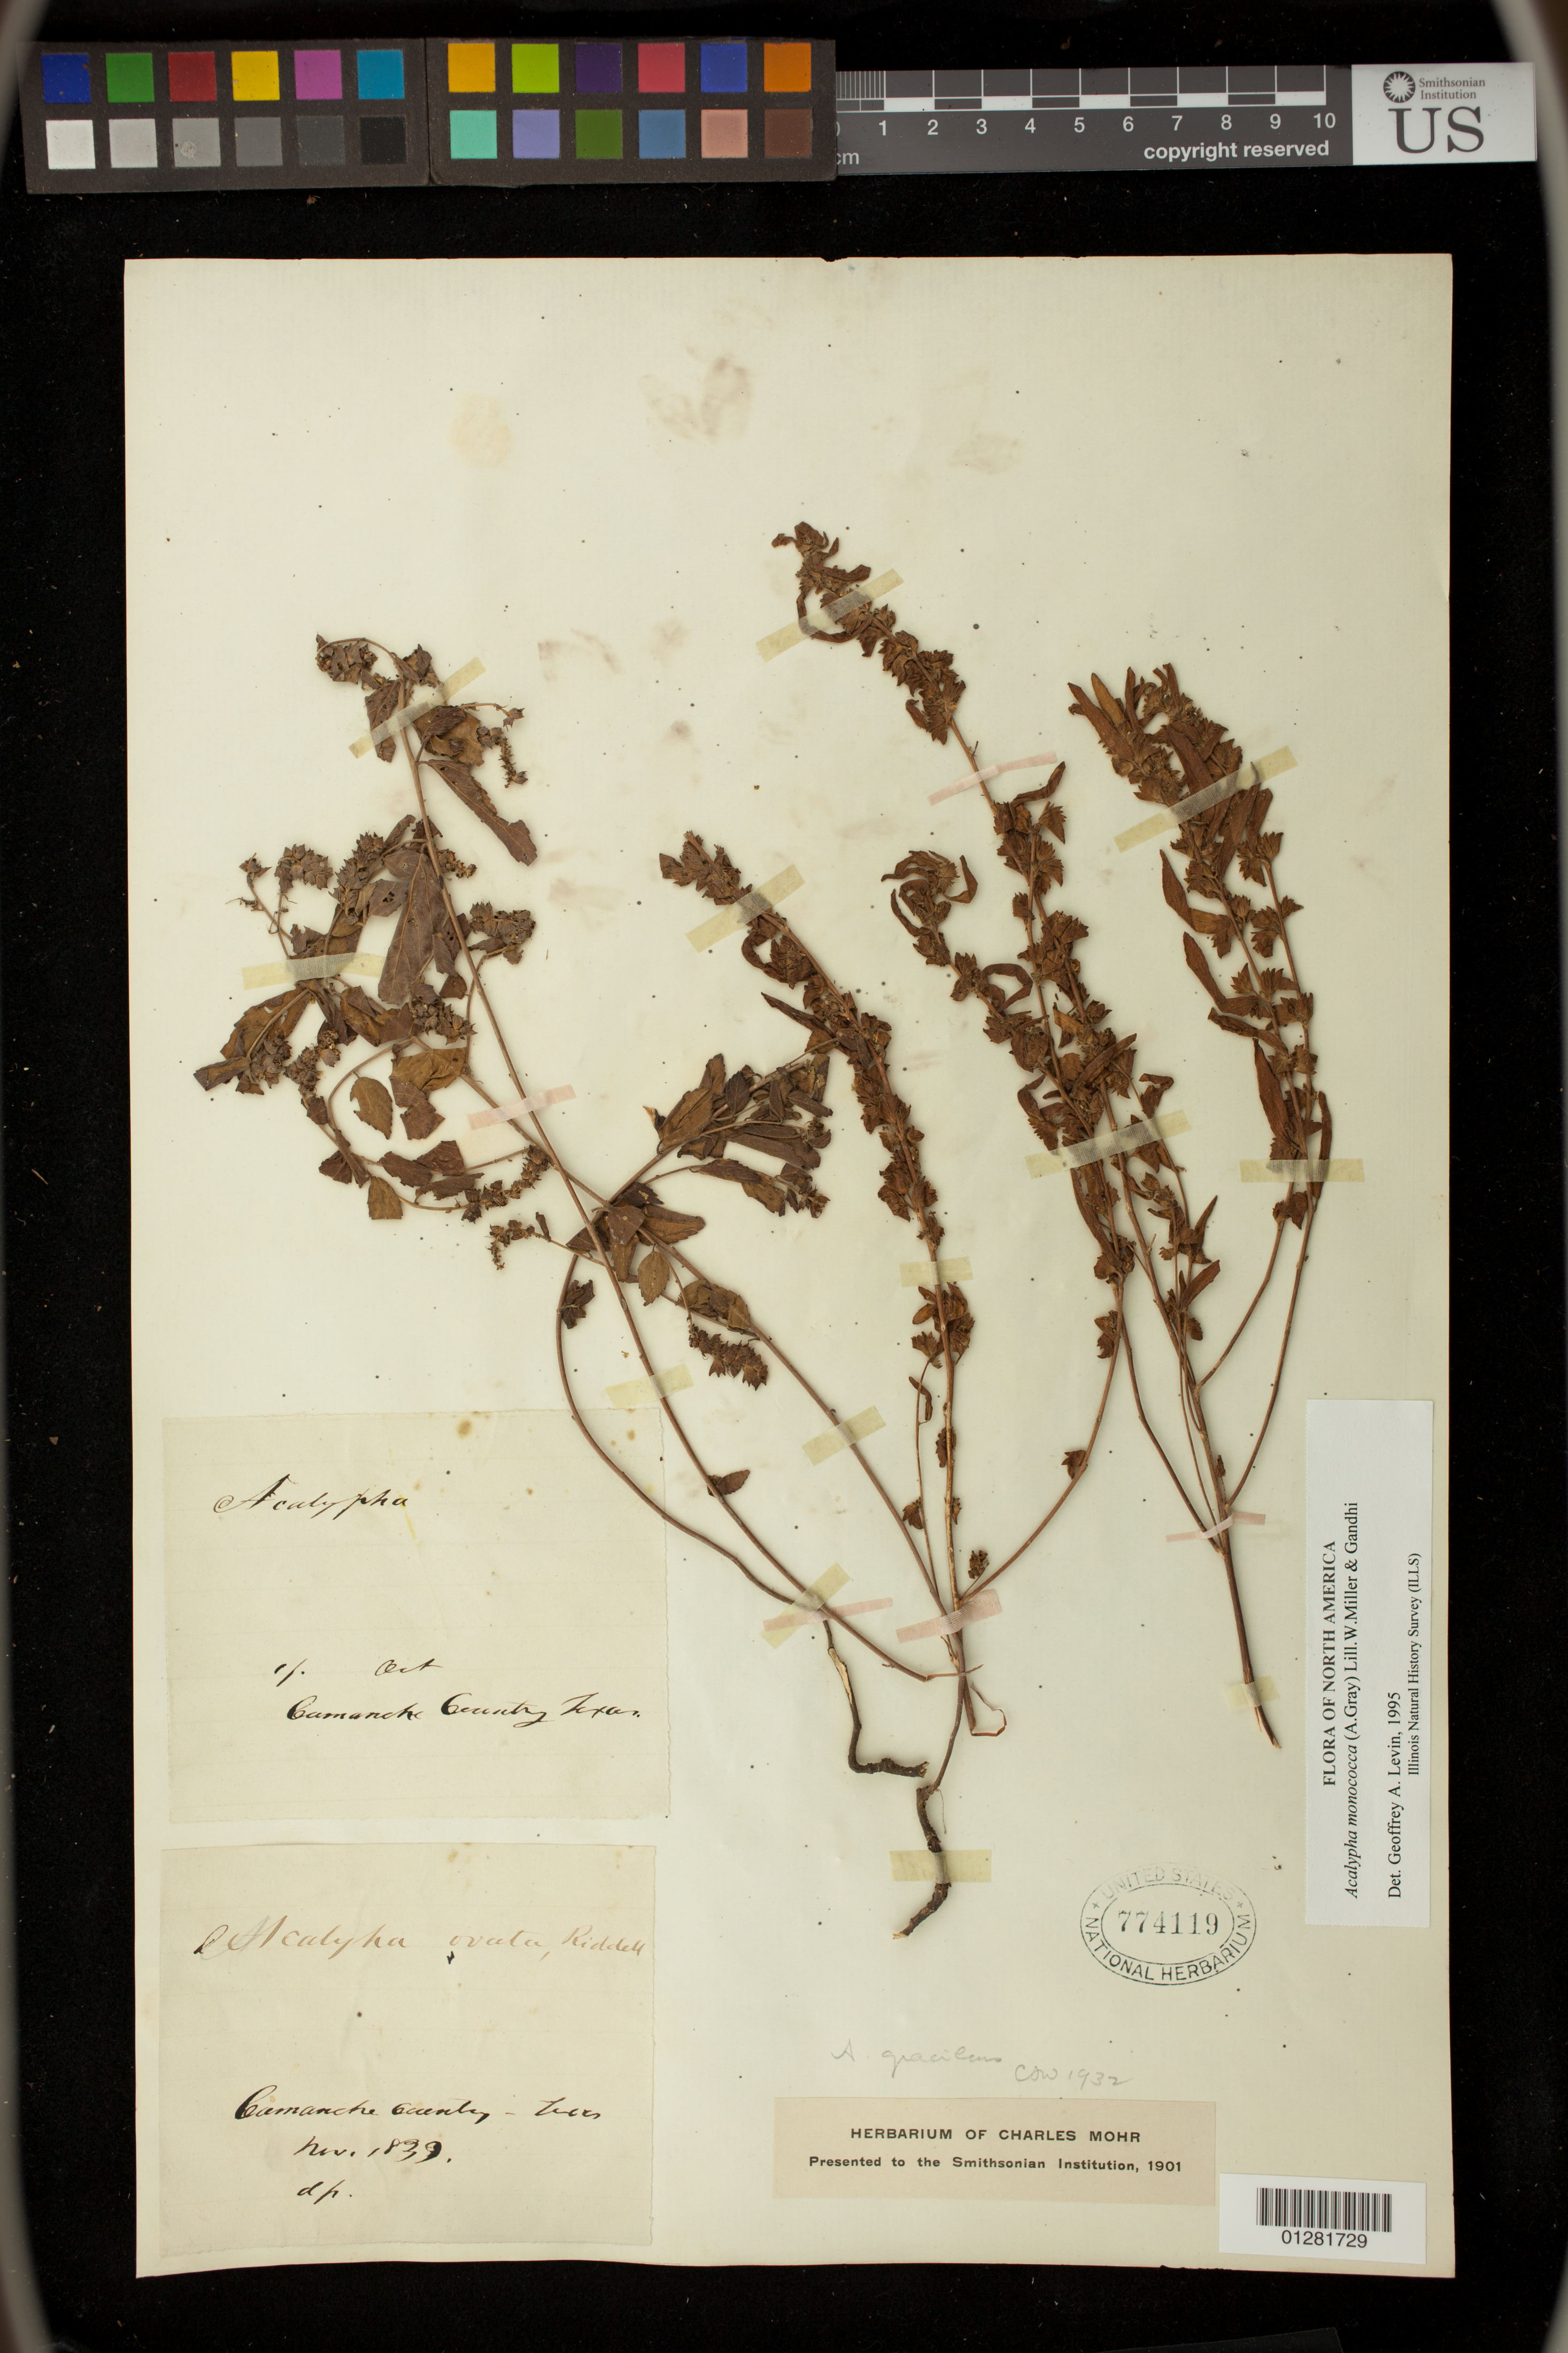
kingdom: Plantae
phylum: Tracheophyta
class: Magnoliopsida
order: Malpighiales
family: Euphorbiaceae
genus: Acalypha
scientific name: Acalypha monococca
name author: (Englem. ex A. Gray) Gandhi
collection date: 1839-11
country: United States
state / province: Texas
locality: Comanche country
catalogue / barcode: US 774119